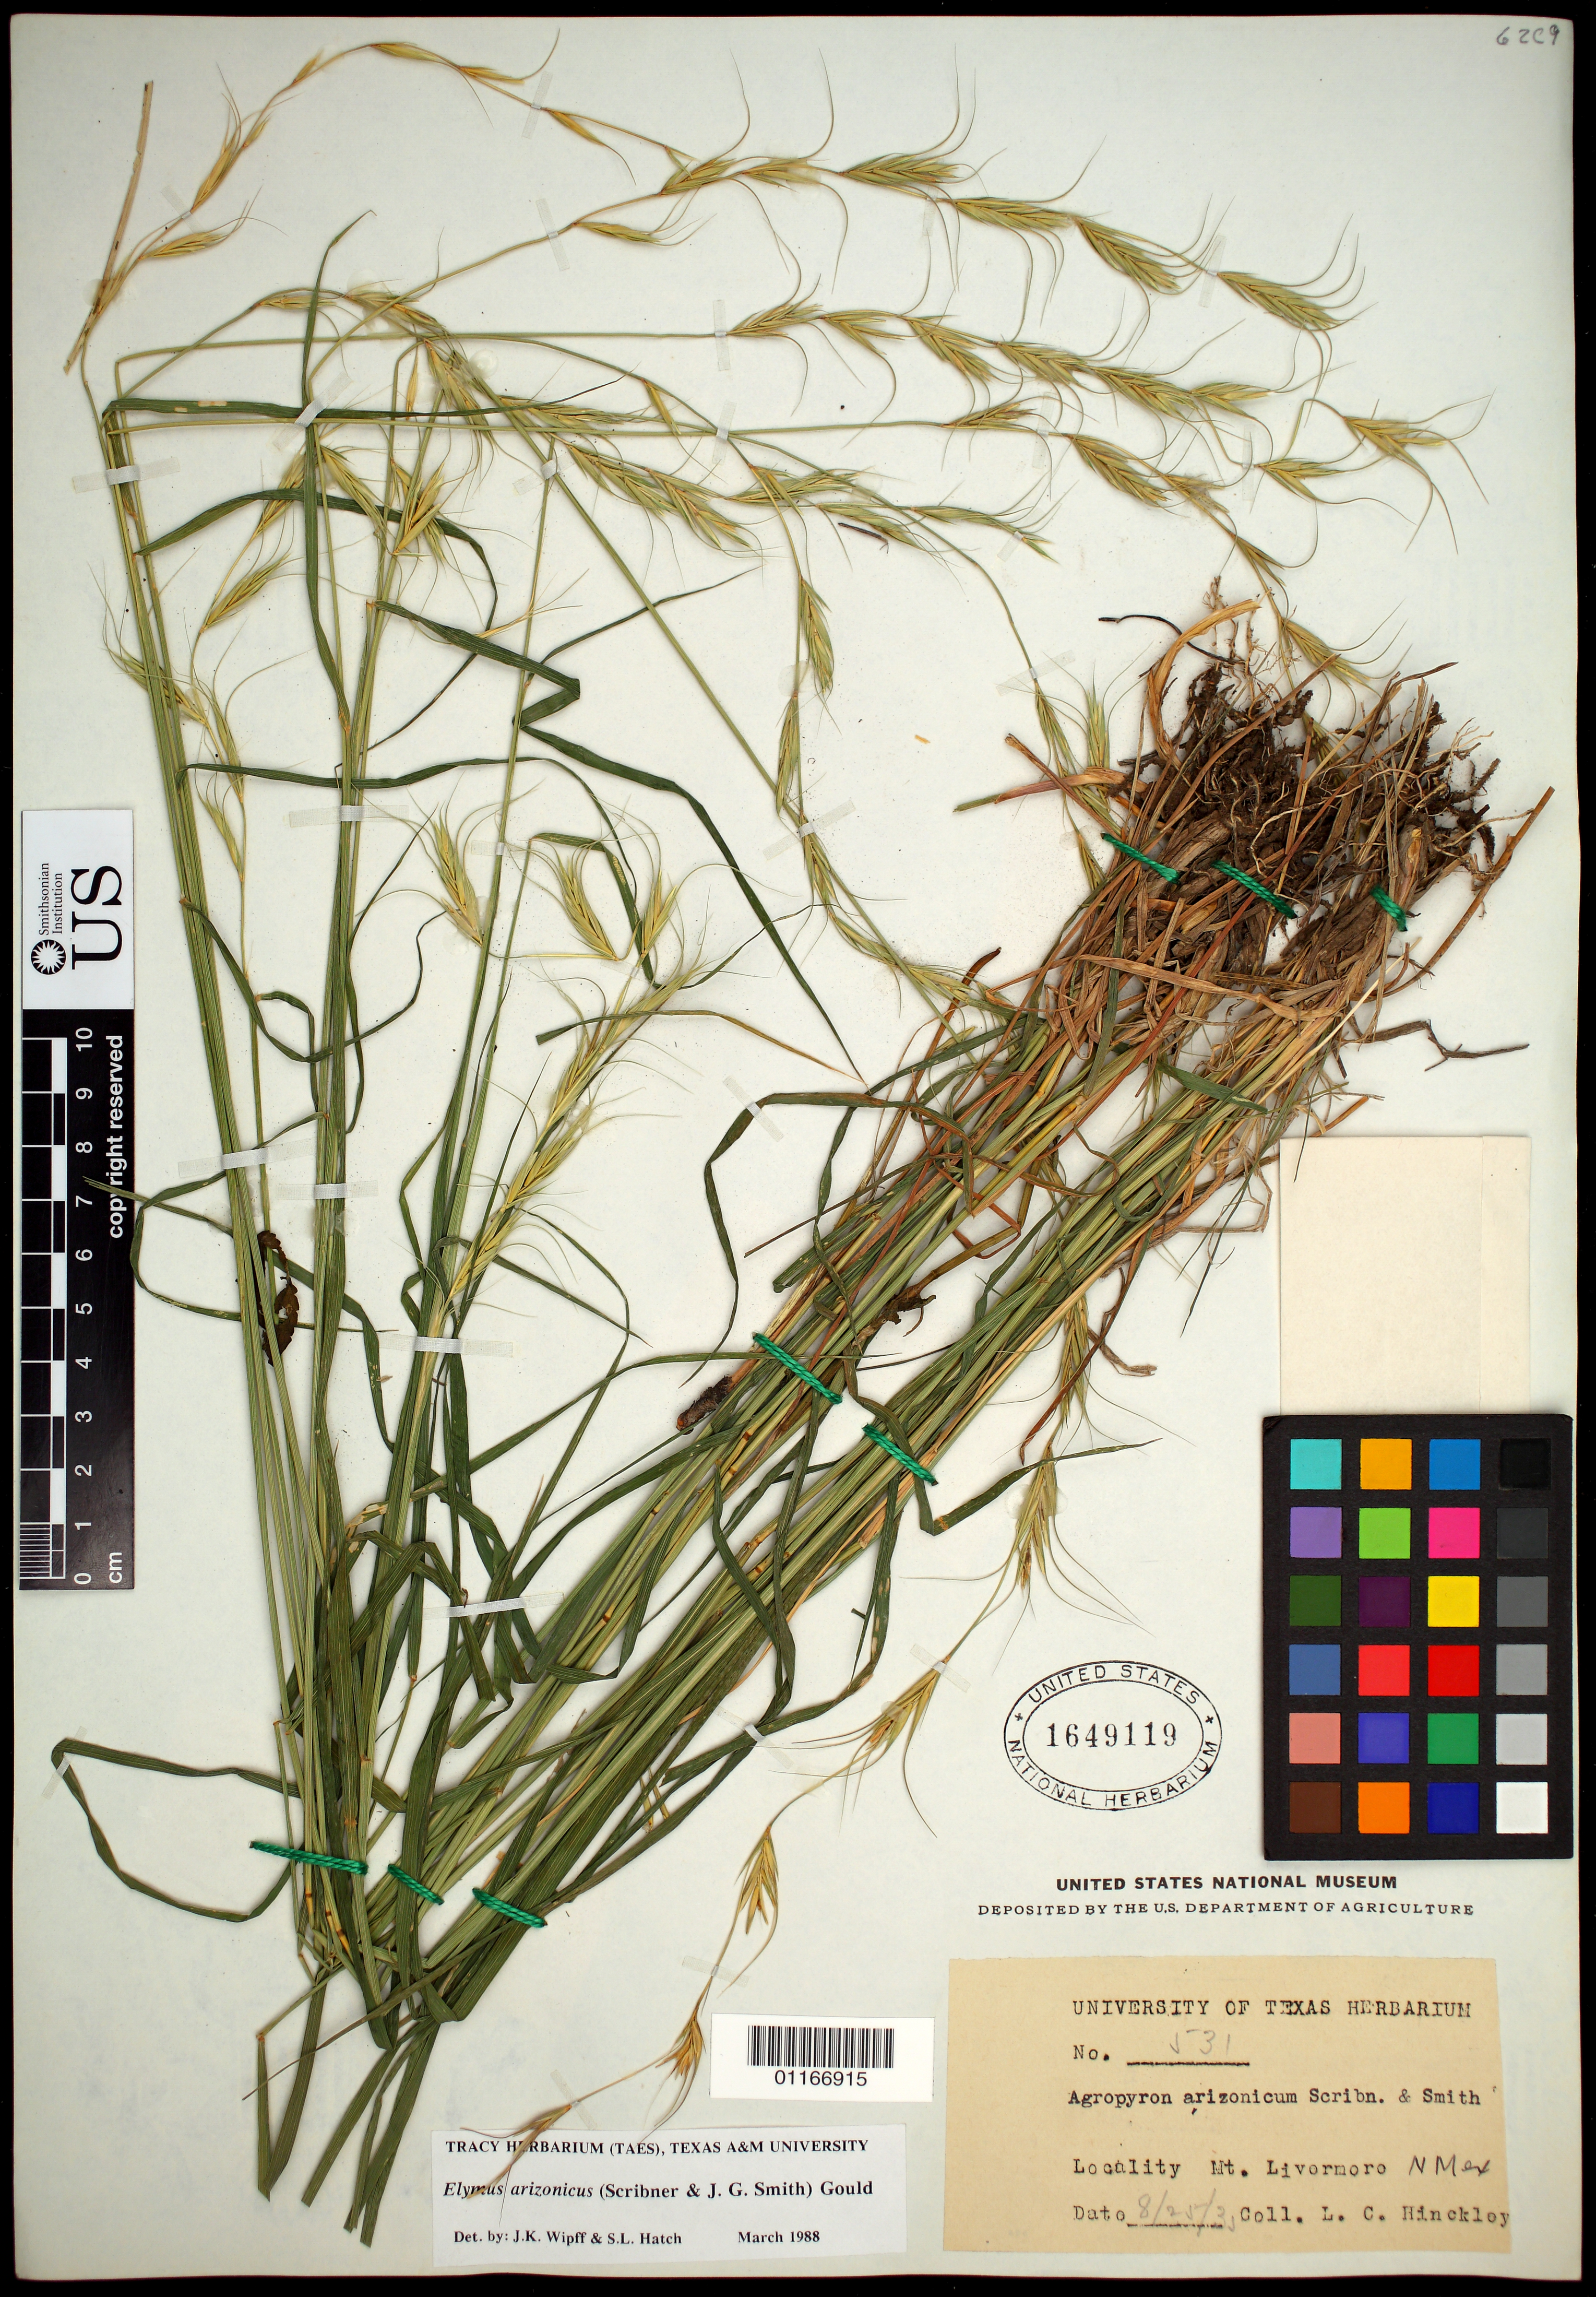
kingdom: Plantae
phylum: Tracheophyta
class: Liliopsida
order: Poales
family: Poaceae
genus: Elymus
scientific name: Elymus arizonicus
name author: (Scribn. & J.G. Sm.) Gould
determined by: Wipff, J. K.; Hatch, S. L.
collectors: L. Hinckley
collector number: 531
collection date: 1931-08-25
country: United States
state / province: New Mexico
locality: Mt. Livormoro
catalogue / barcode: US 1649119